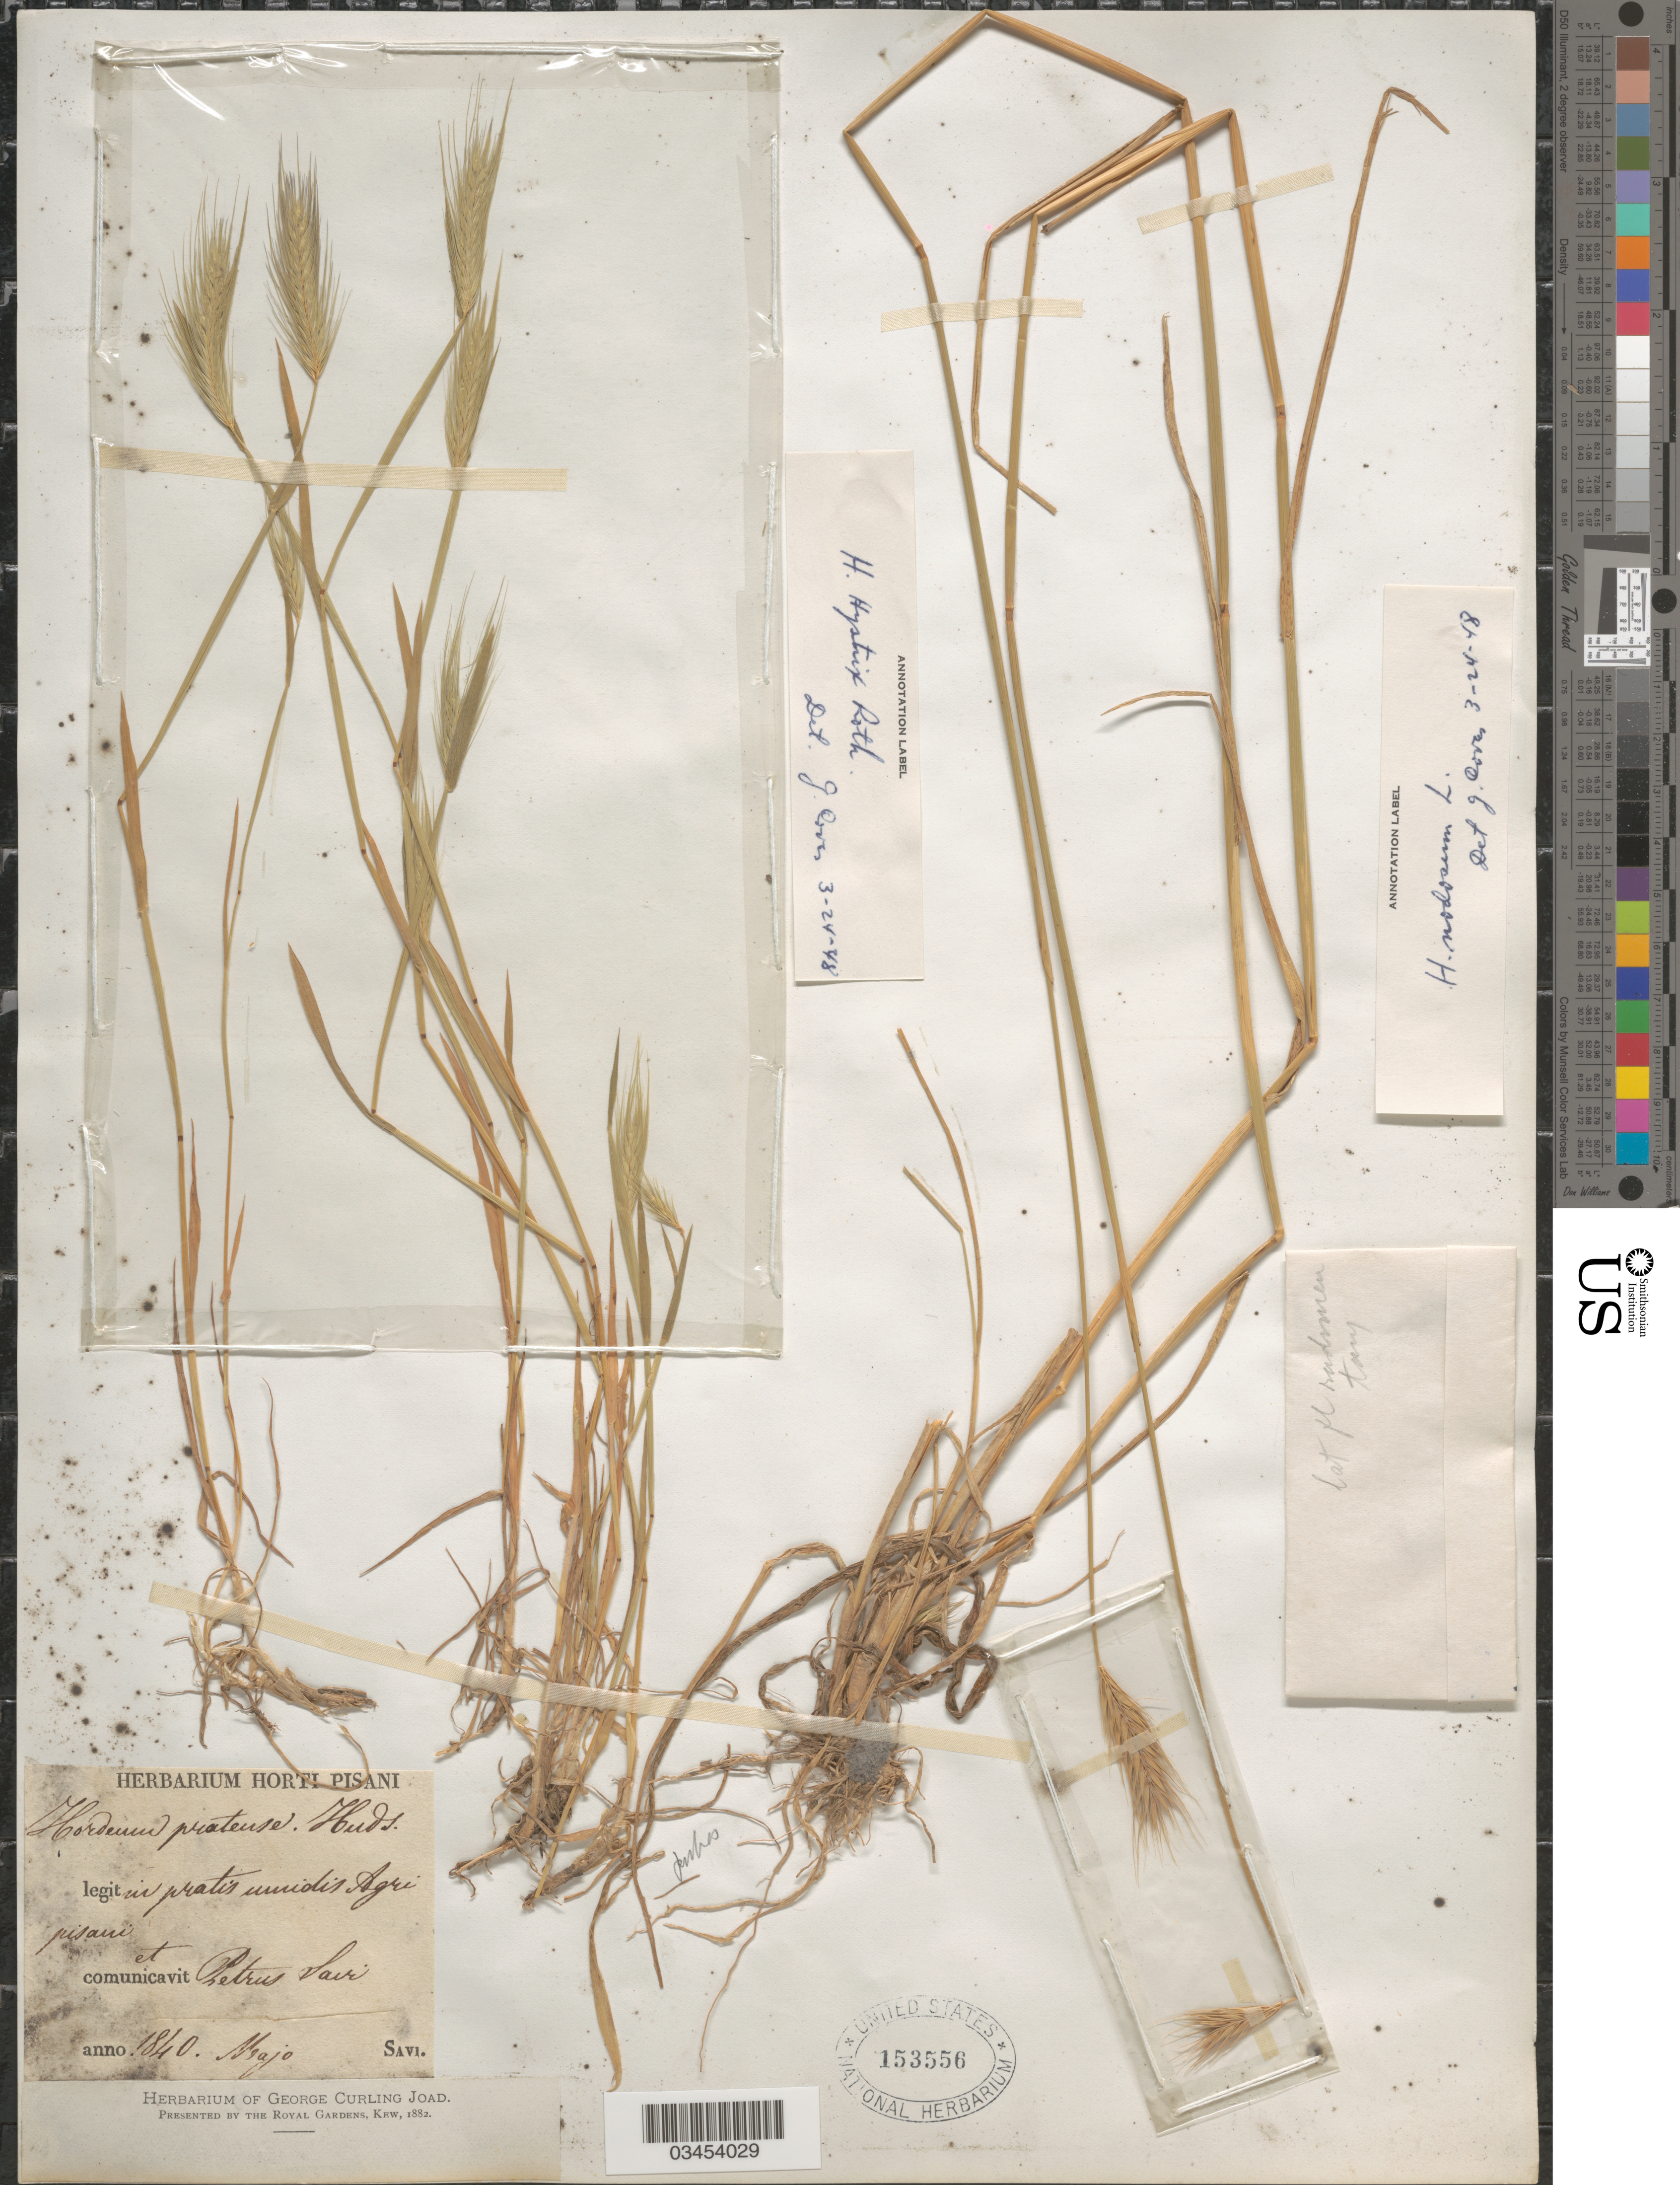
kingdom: Plantae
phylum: Tracheophyta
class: Liliopsida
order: Poales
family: Poaceae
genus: Hordeum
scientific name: Hordeum secalinum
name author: Schreb.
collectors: P. Savi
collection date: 1840-05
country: Italy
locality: In pratis umidis Agri pisani.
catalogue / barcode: US 153556